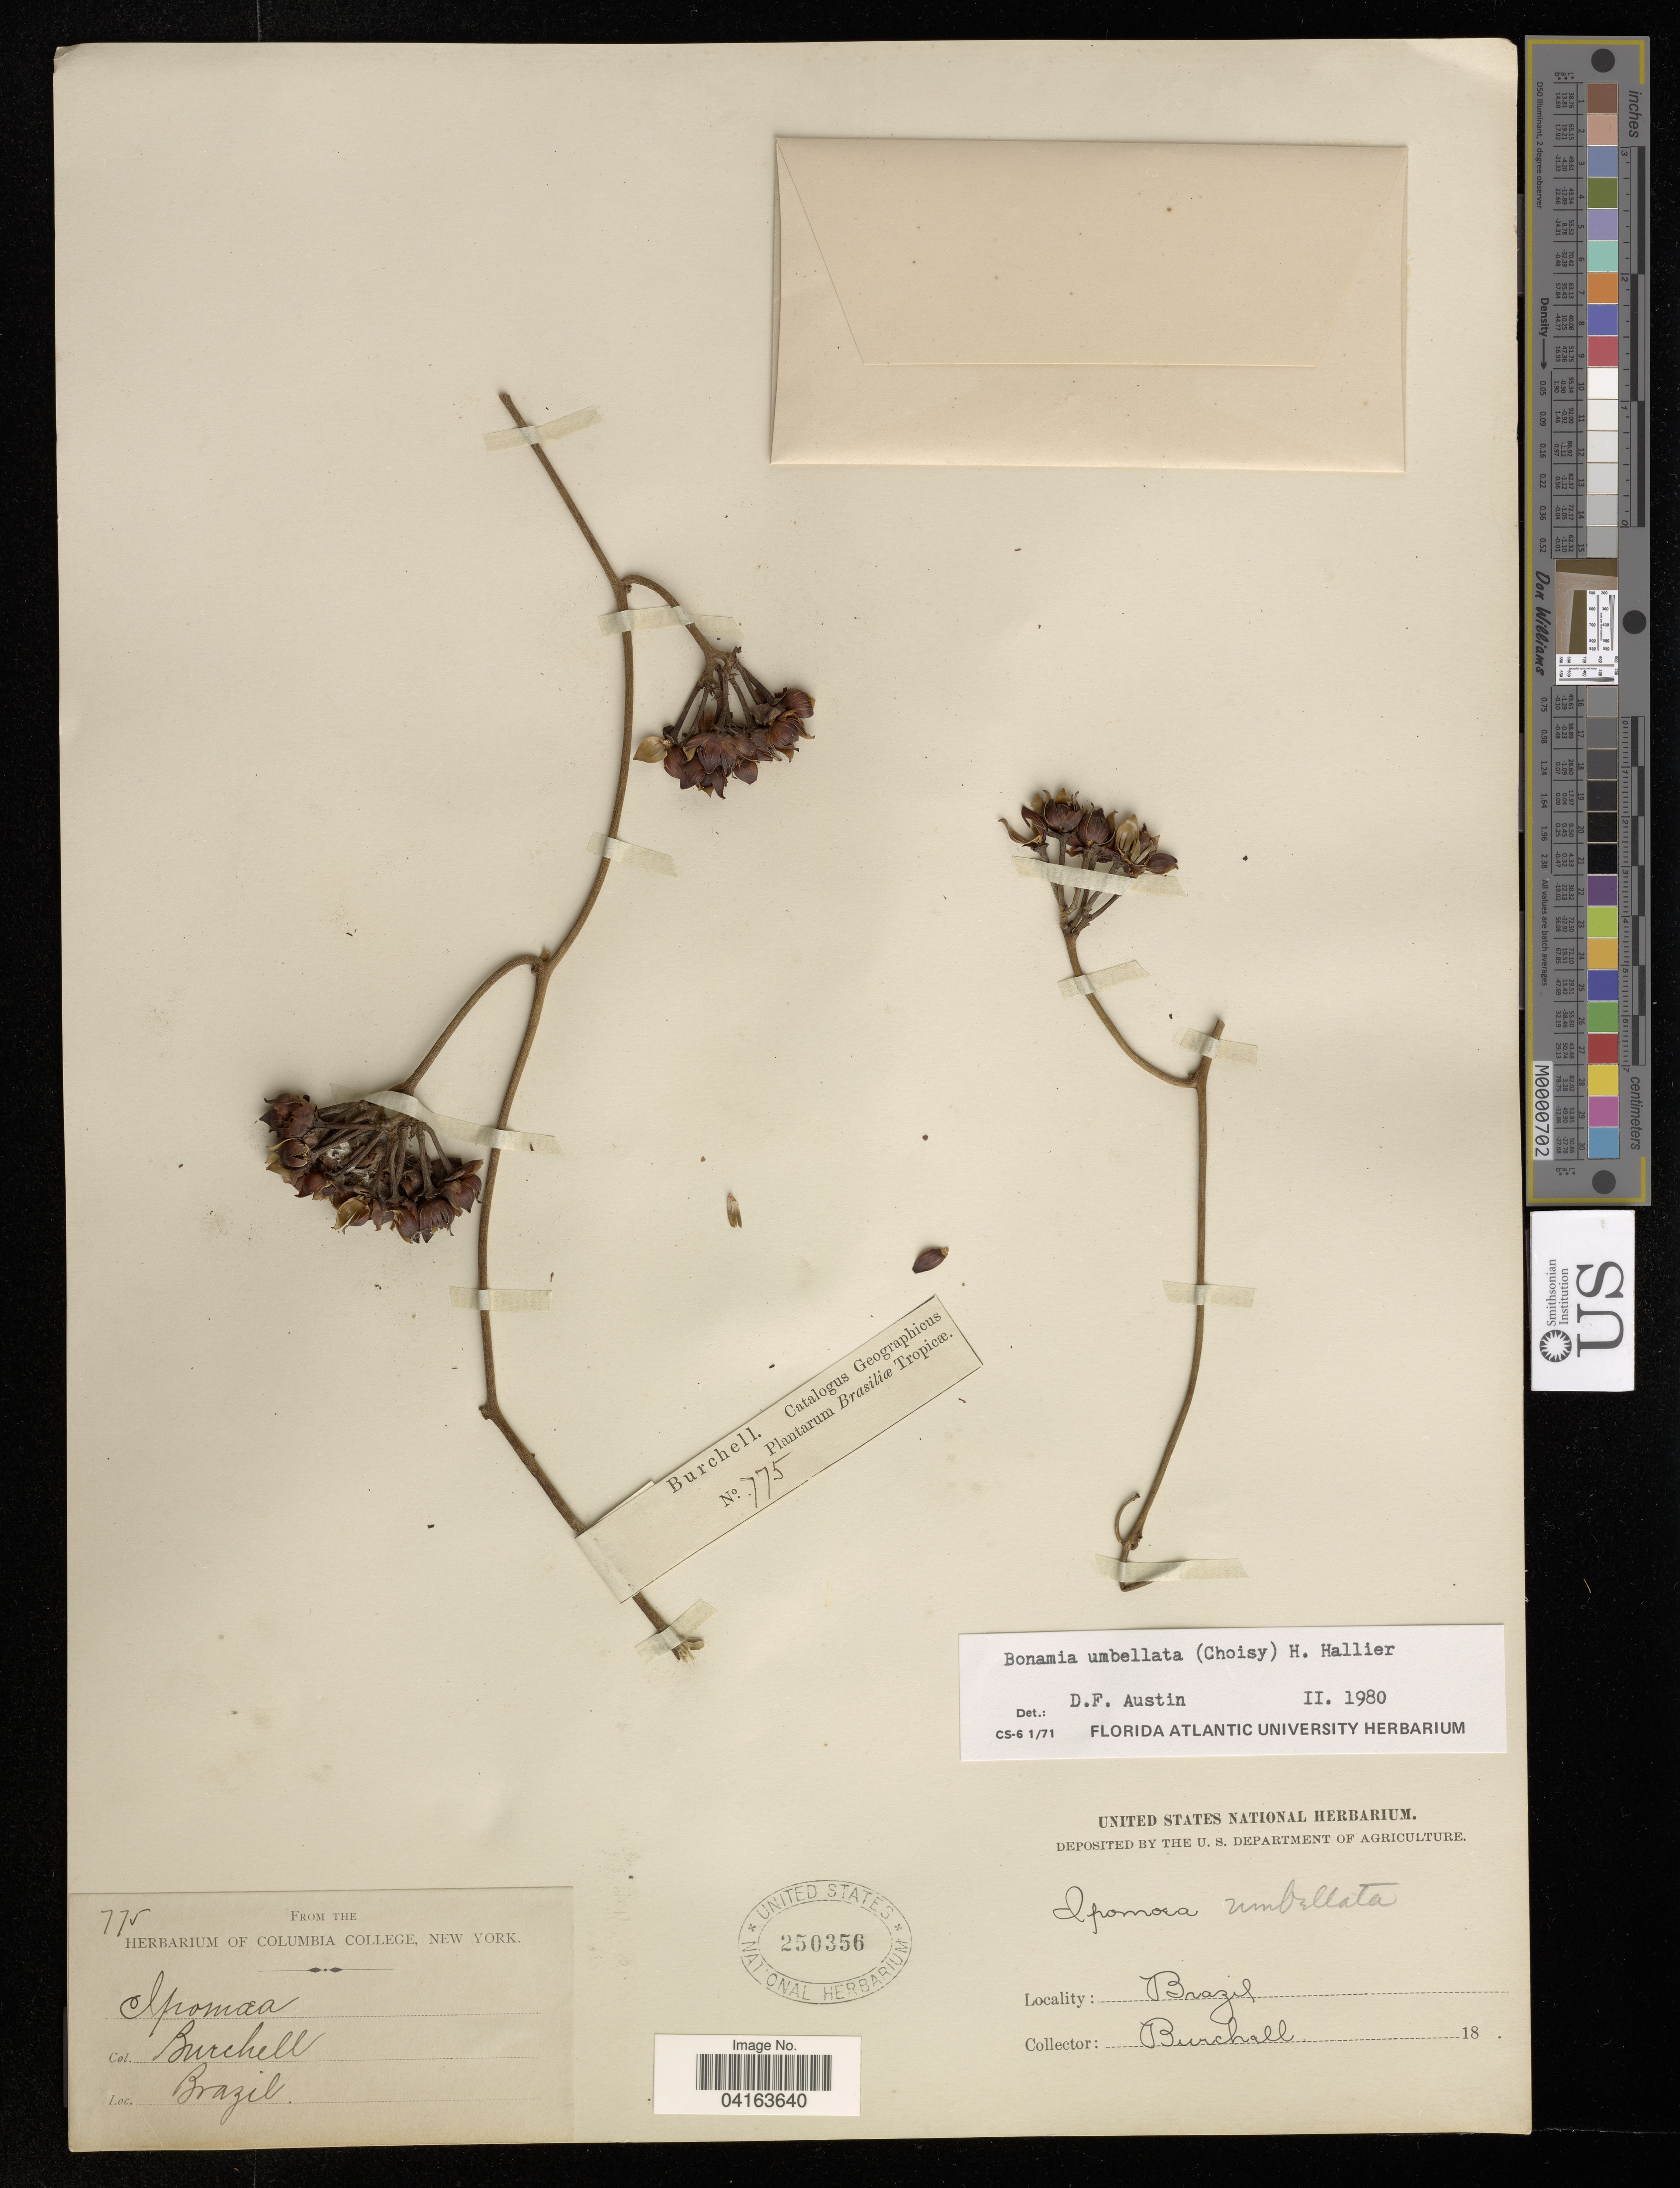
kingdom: Plantae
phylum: Tracheophyta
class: Magnoliopsida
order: Solanales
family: Convolvulaceae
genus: Bonamia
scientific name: Bonamia umbellata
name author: (Choisy) Hallier f.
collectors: -- Burchell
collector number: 775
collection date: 2018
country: Brazil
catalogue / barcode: US 250356